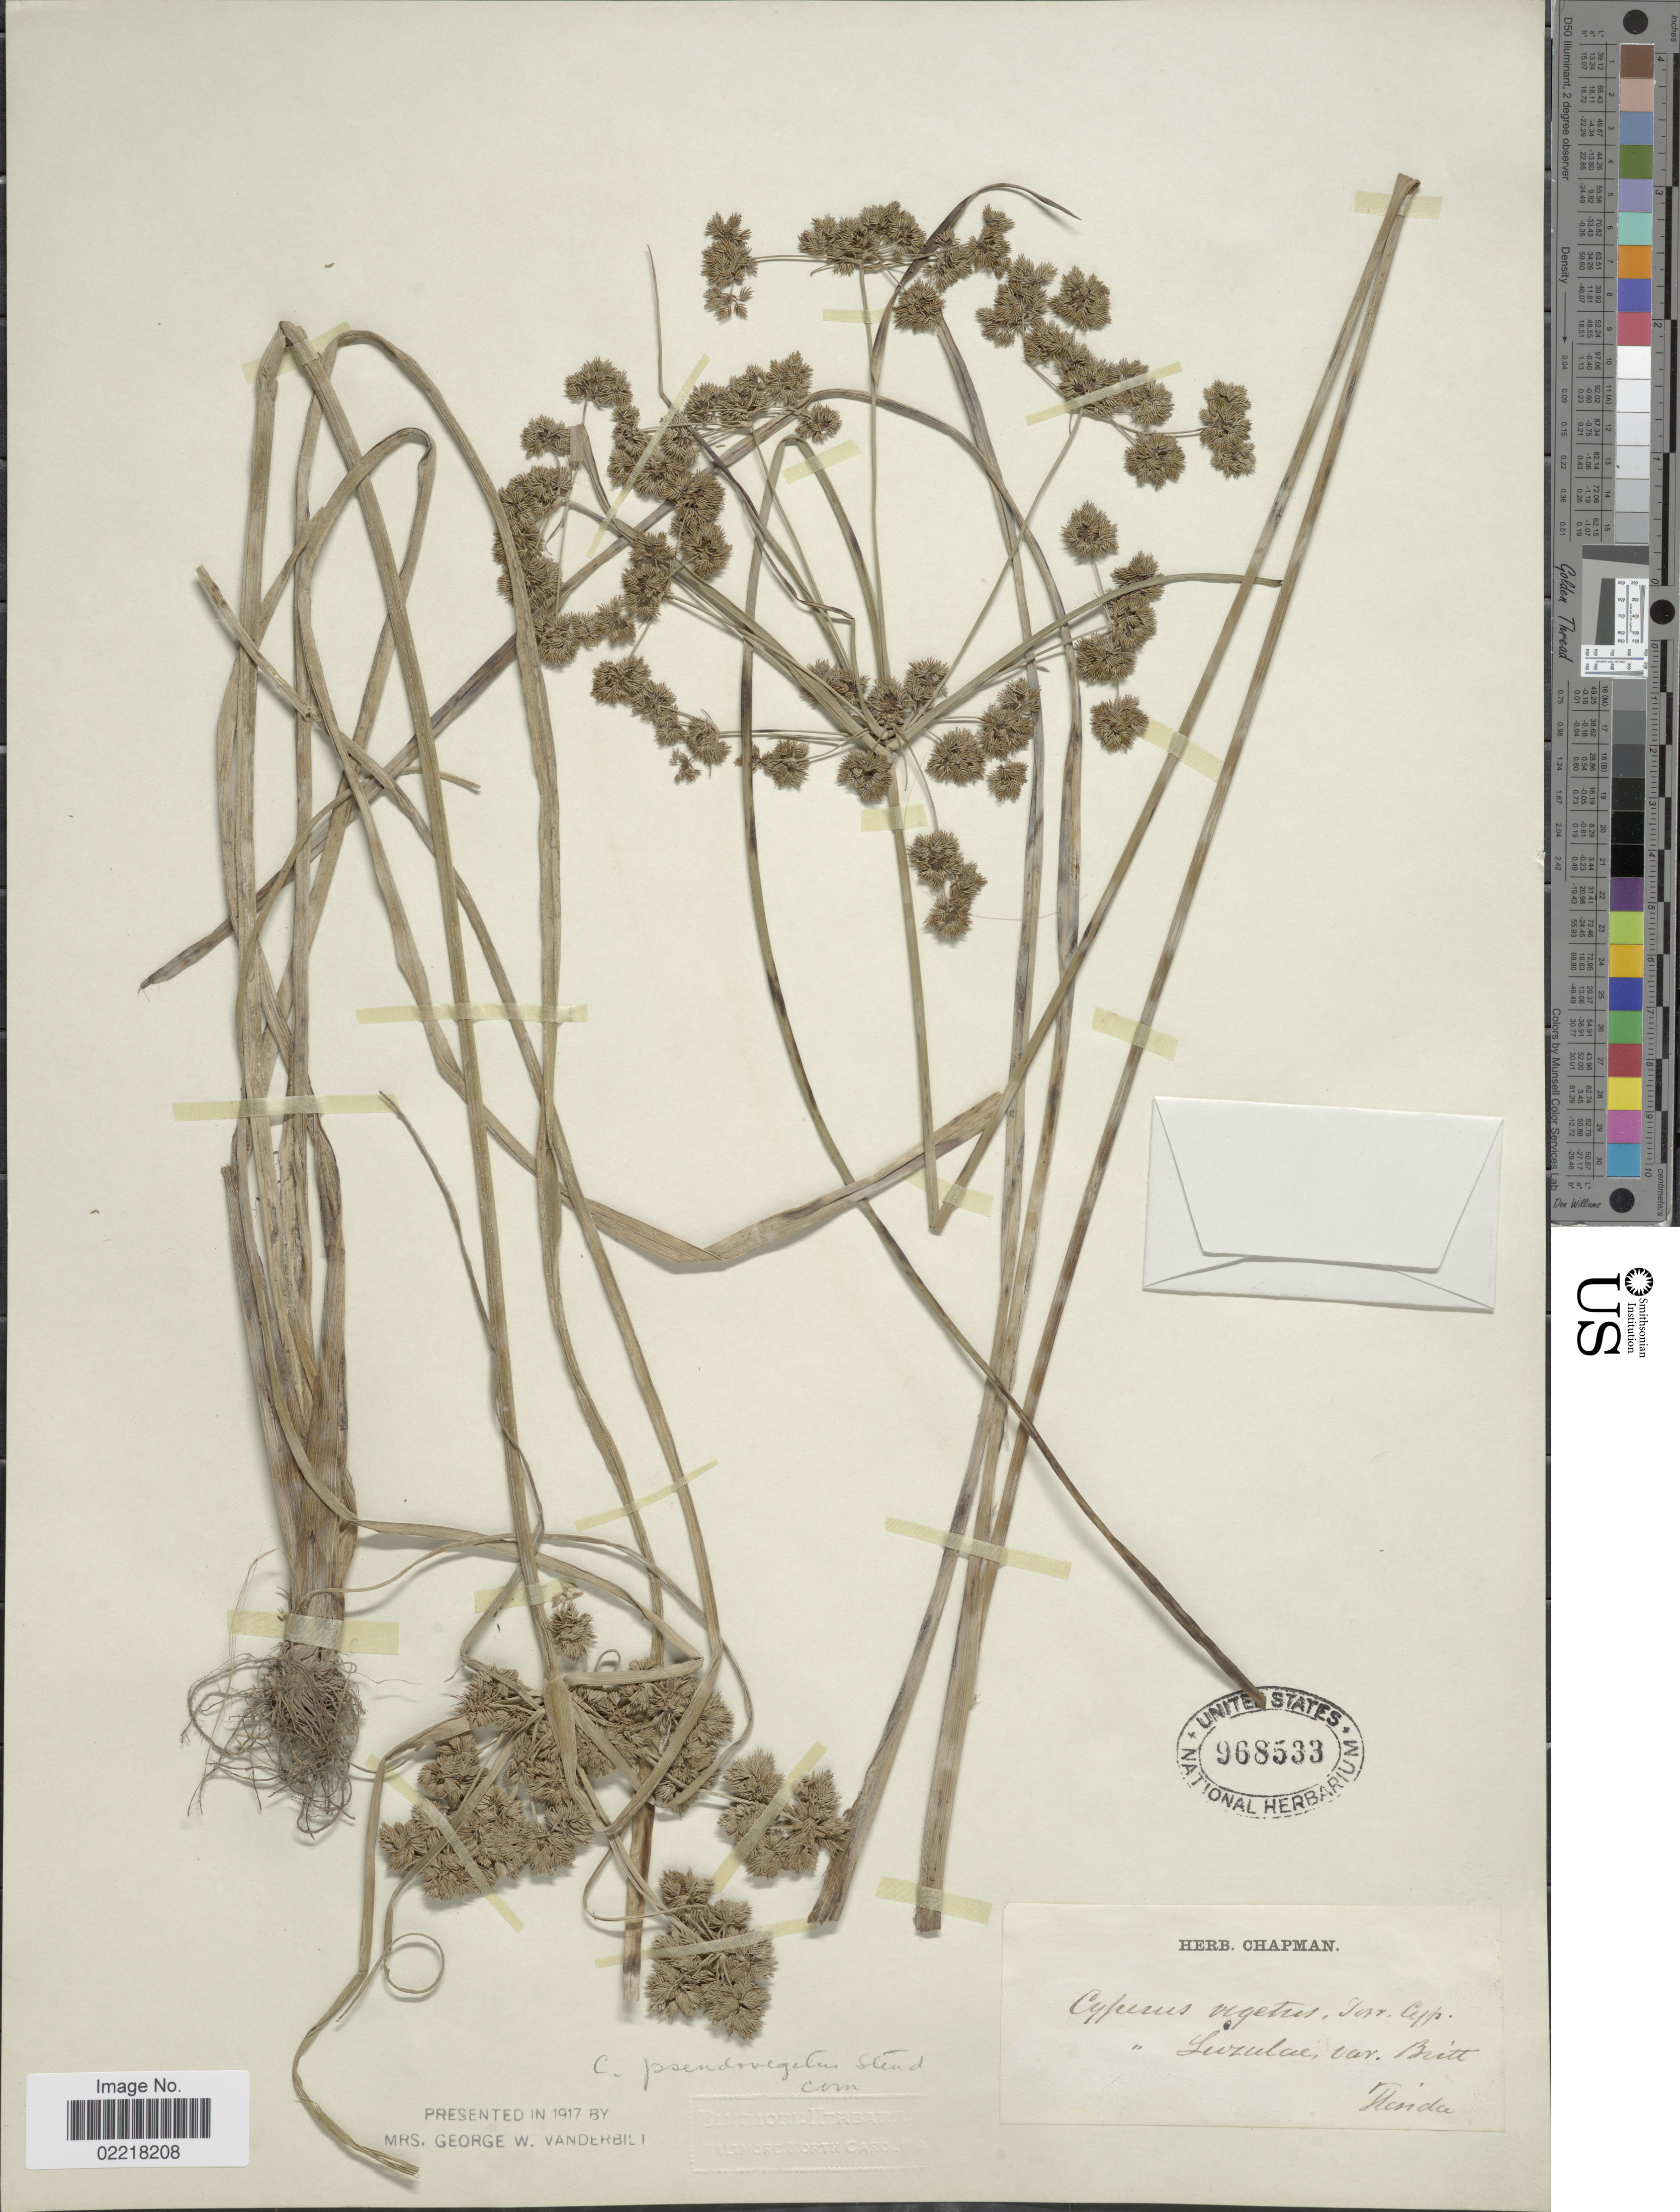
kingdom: Plantae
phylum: Tracheophyta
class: Liliopsida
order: Poales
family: Cyperaceae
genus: Cyperus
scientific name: Cyperus pseudovegetus Steud.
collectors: ex herb. Chapman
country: United States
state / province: Florida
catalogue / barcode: US 968533